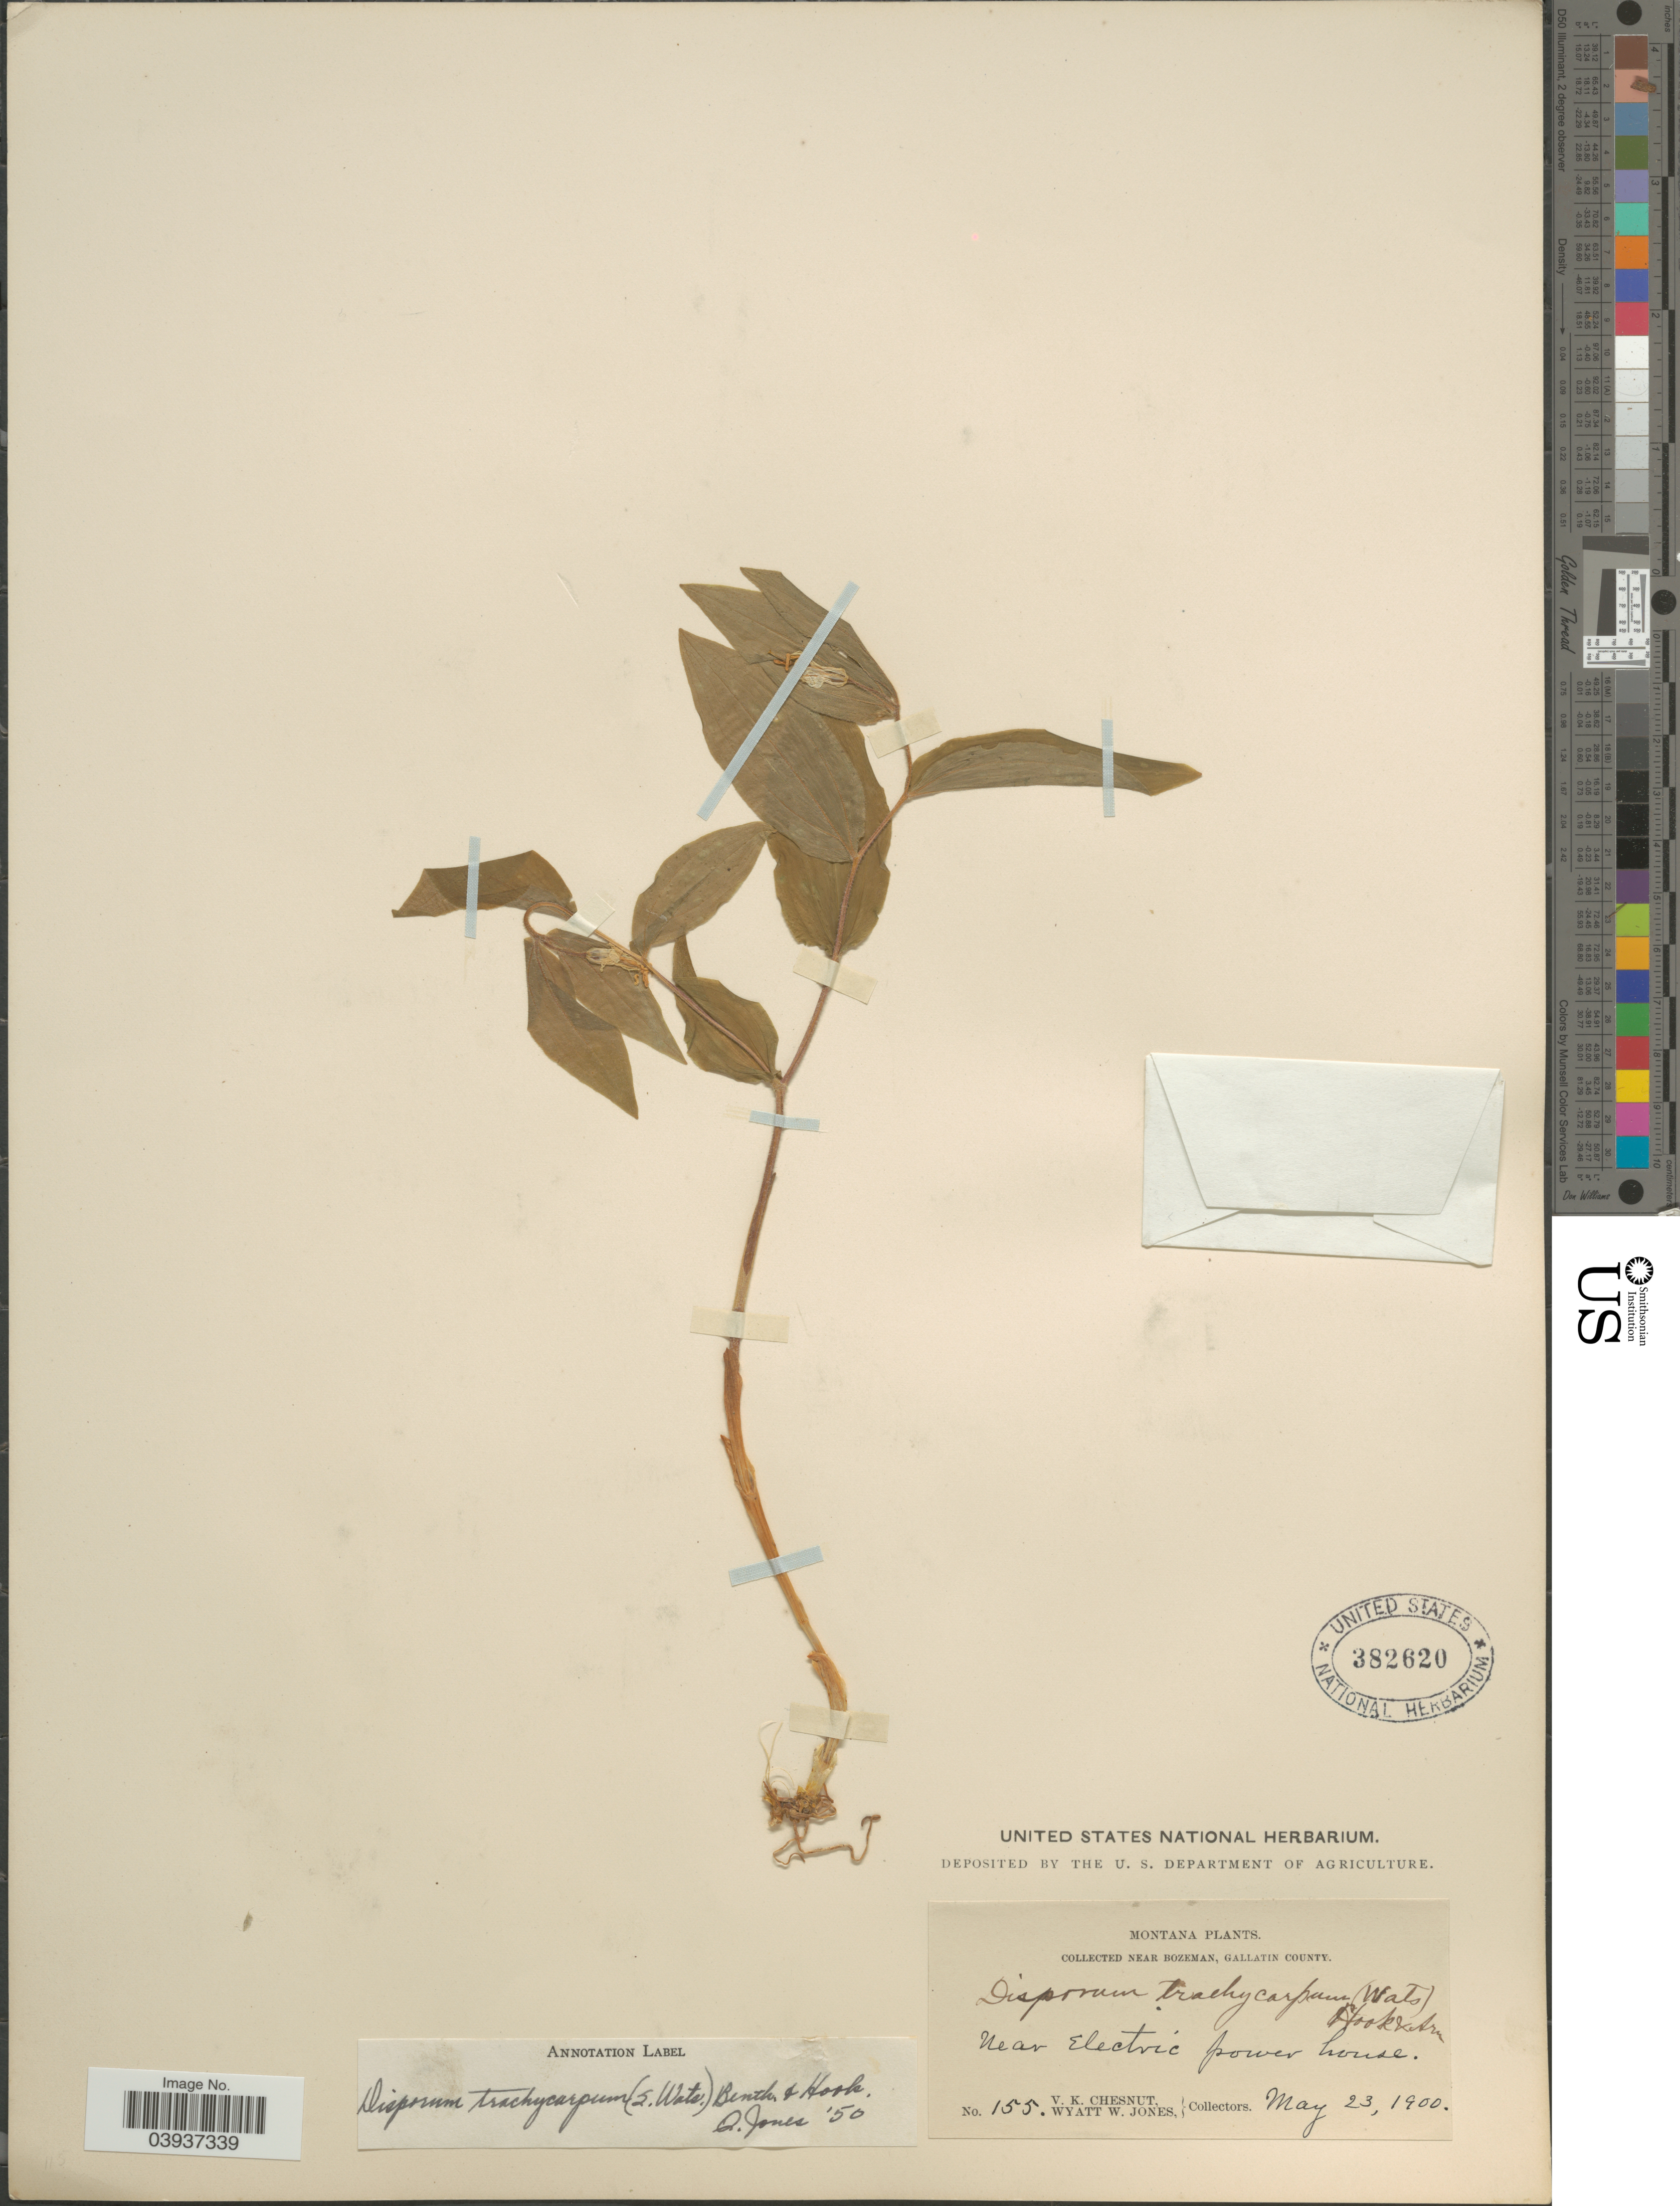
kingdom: Plantae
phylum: Tracheophyta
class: Liliopsida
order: Liliales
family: Colchicaceae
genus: Disporum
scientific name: Disporum trachycarpum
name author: (S. Watson) Benth. & Hook. f.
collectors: V. Chesnut & W. W. Jones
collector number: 155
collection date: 1900-05-23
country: United States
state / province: Montana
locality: Near Bozeman, Gallatin County. Near Electric power house.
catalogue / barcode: US 382620